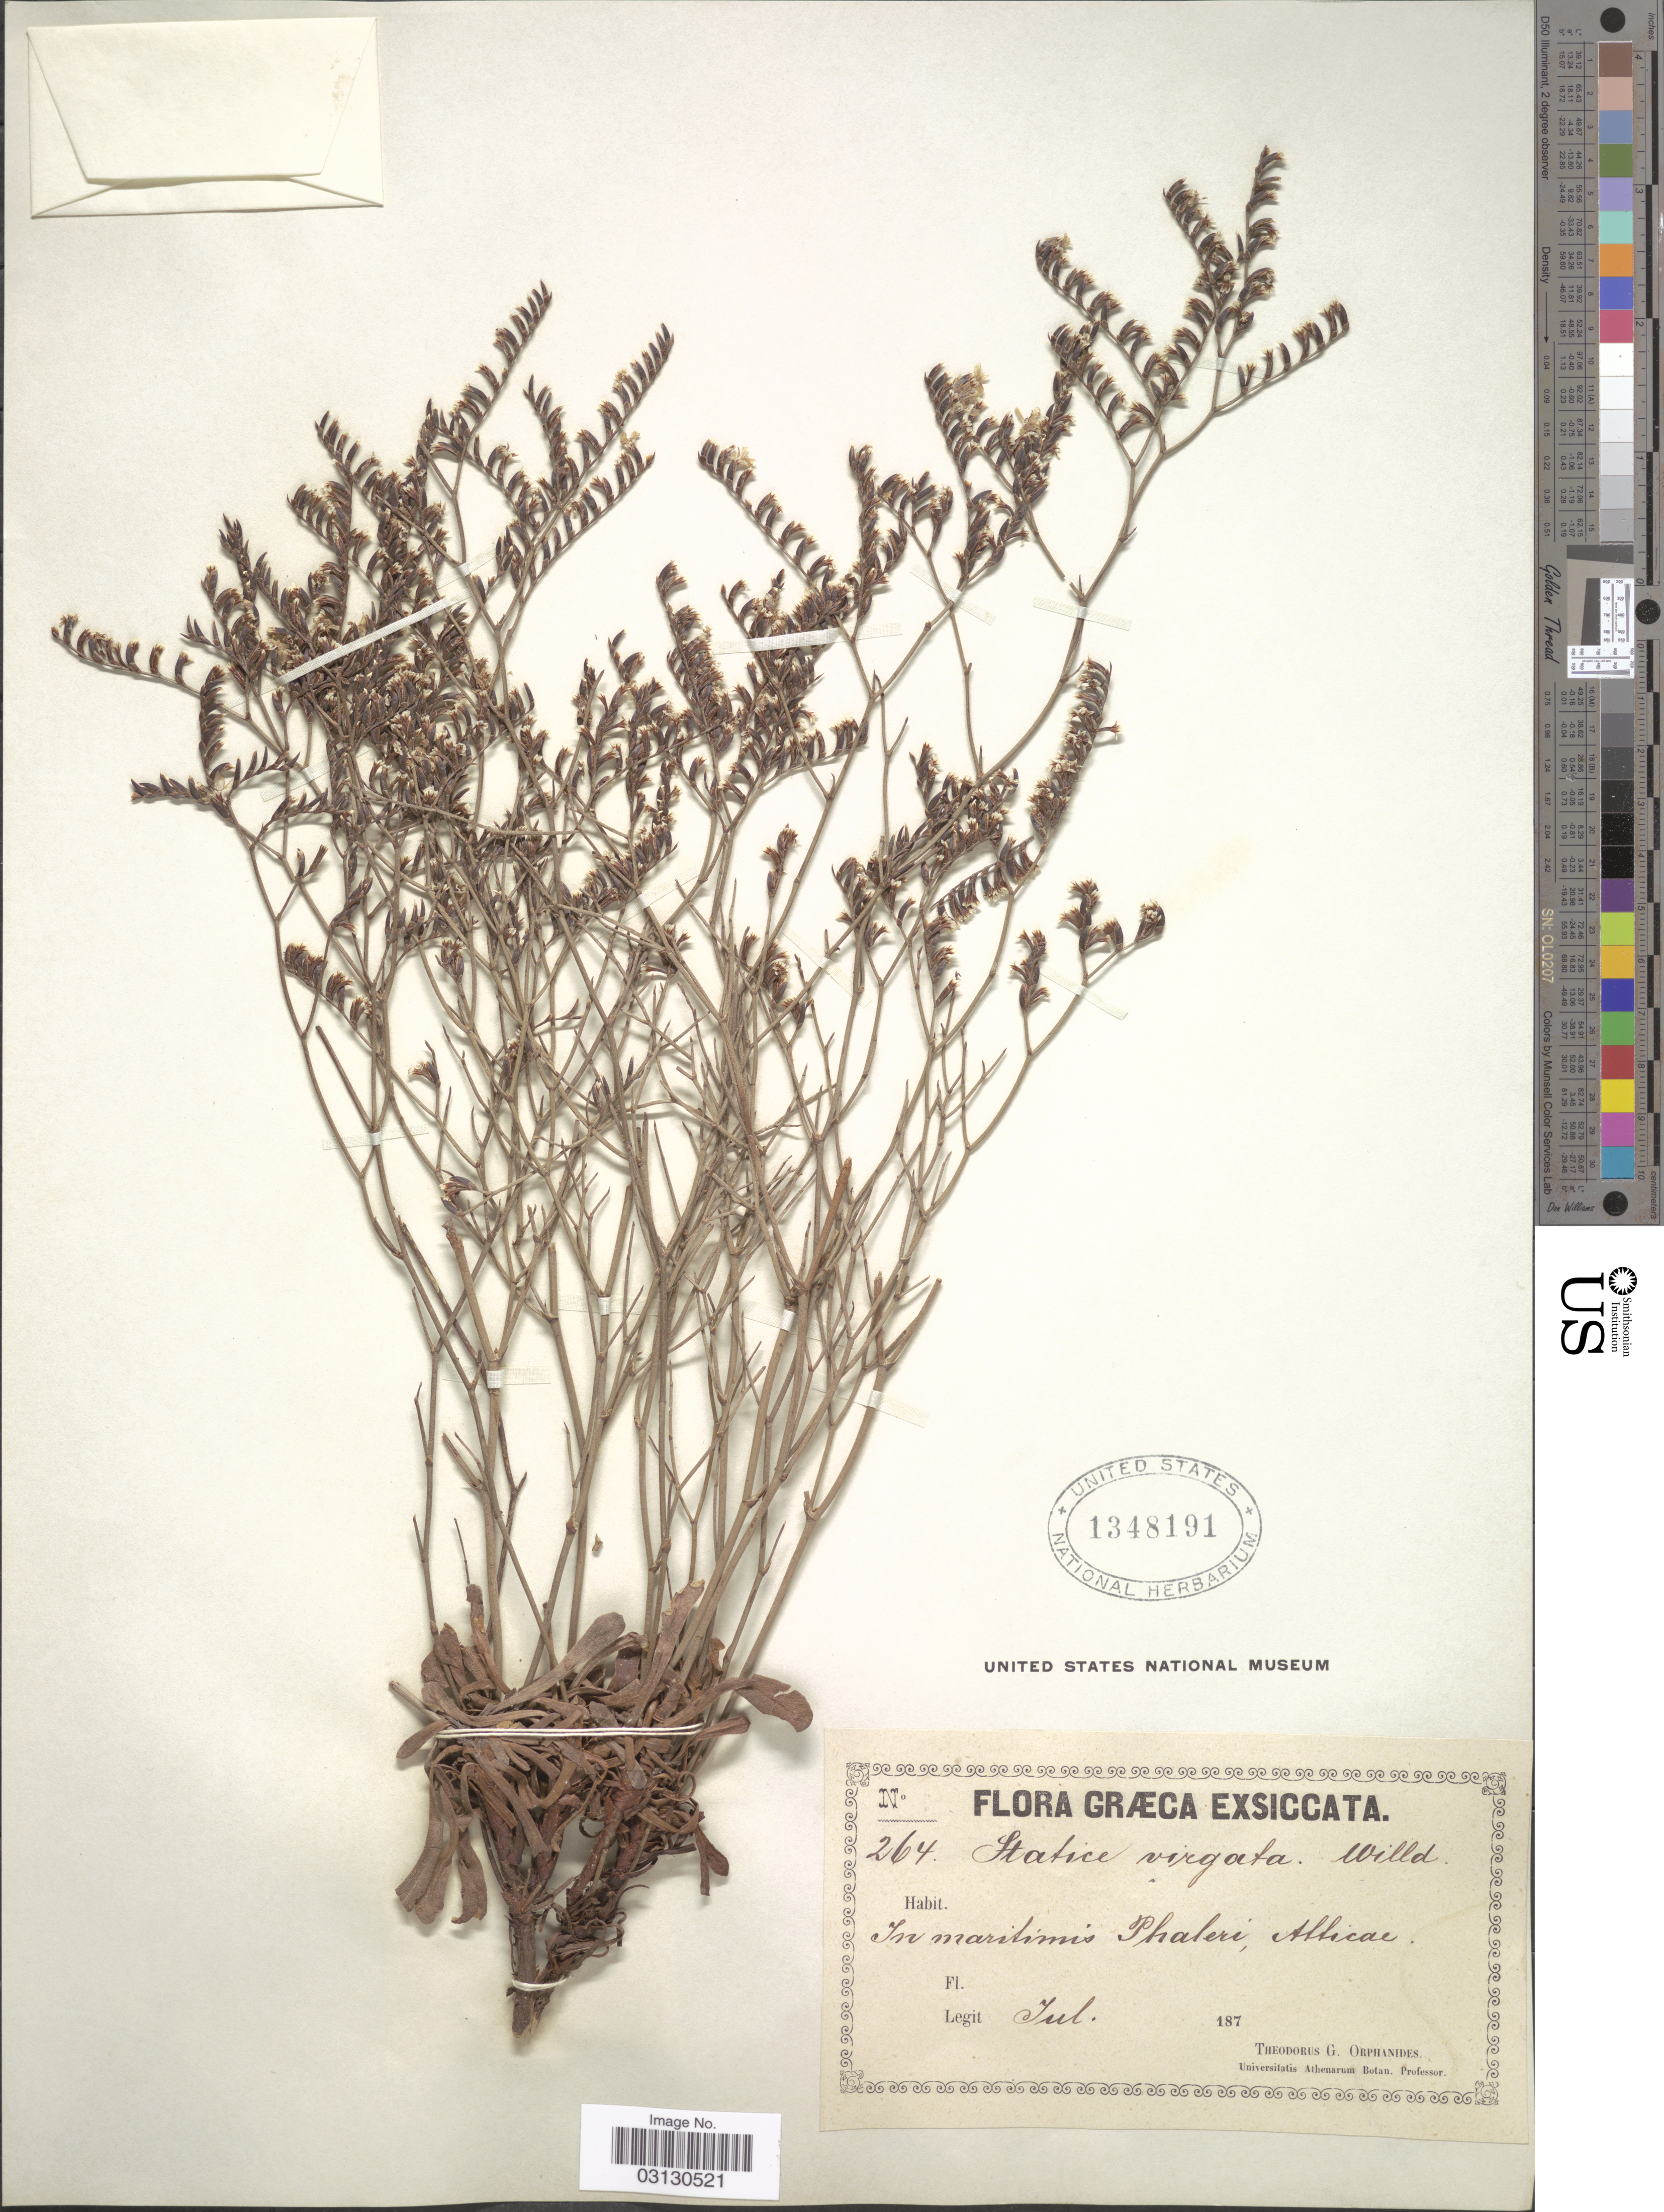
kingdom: Plantae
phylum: Tracheophyta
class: Magnoliopsida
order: Caryophyllales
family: Plumbaginaceae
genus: Limonium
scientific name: Limonium virgatum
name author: (Willd.) Fourr.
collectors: T. G. Orphanides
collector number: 264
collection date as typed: Jul. 187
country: Greece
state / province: Attica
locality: Græca. In maritimis Phaleri, Atticae.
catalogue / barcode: US 1348191